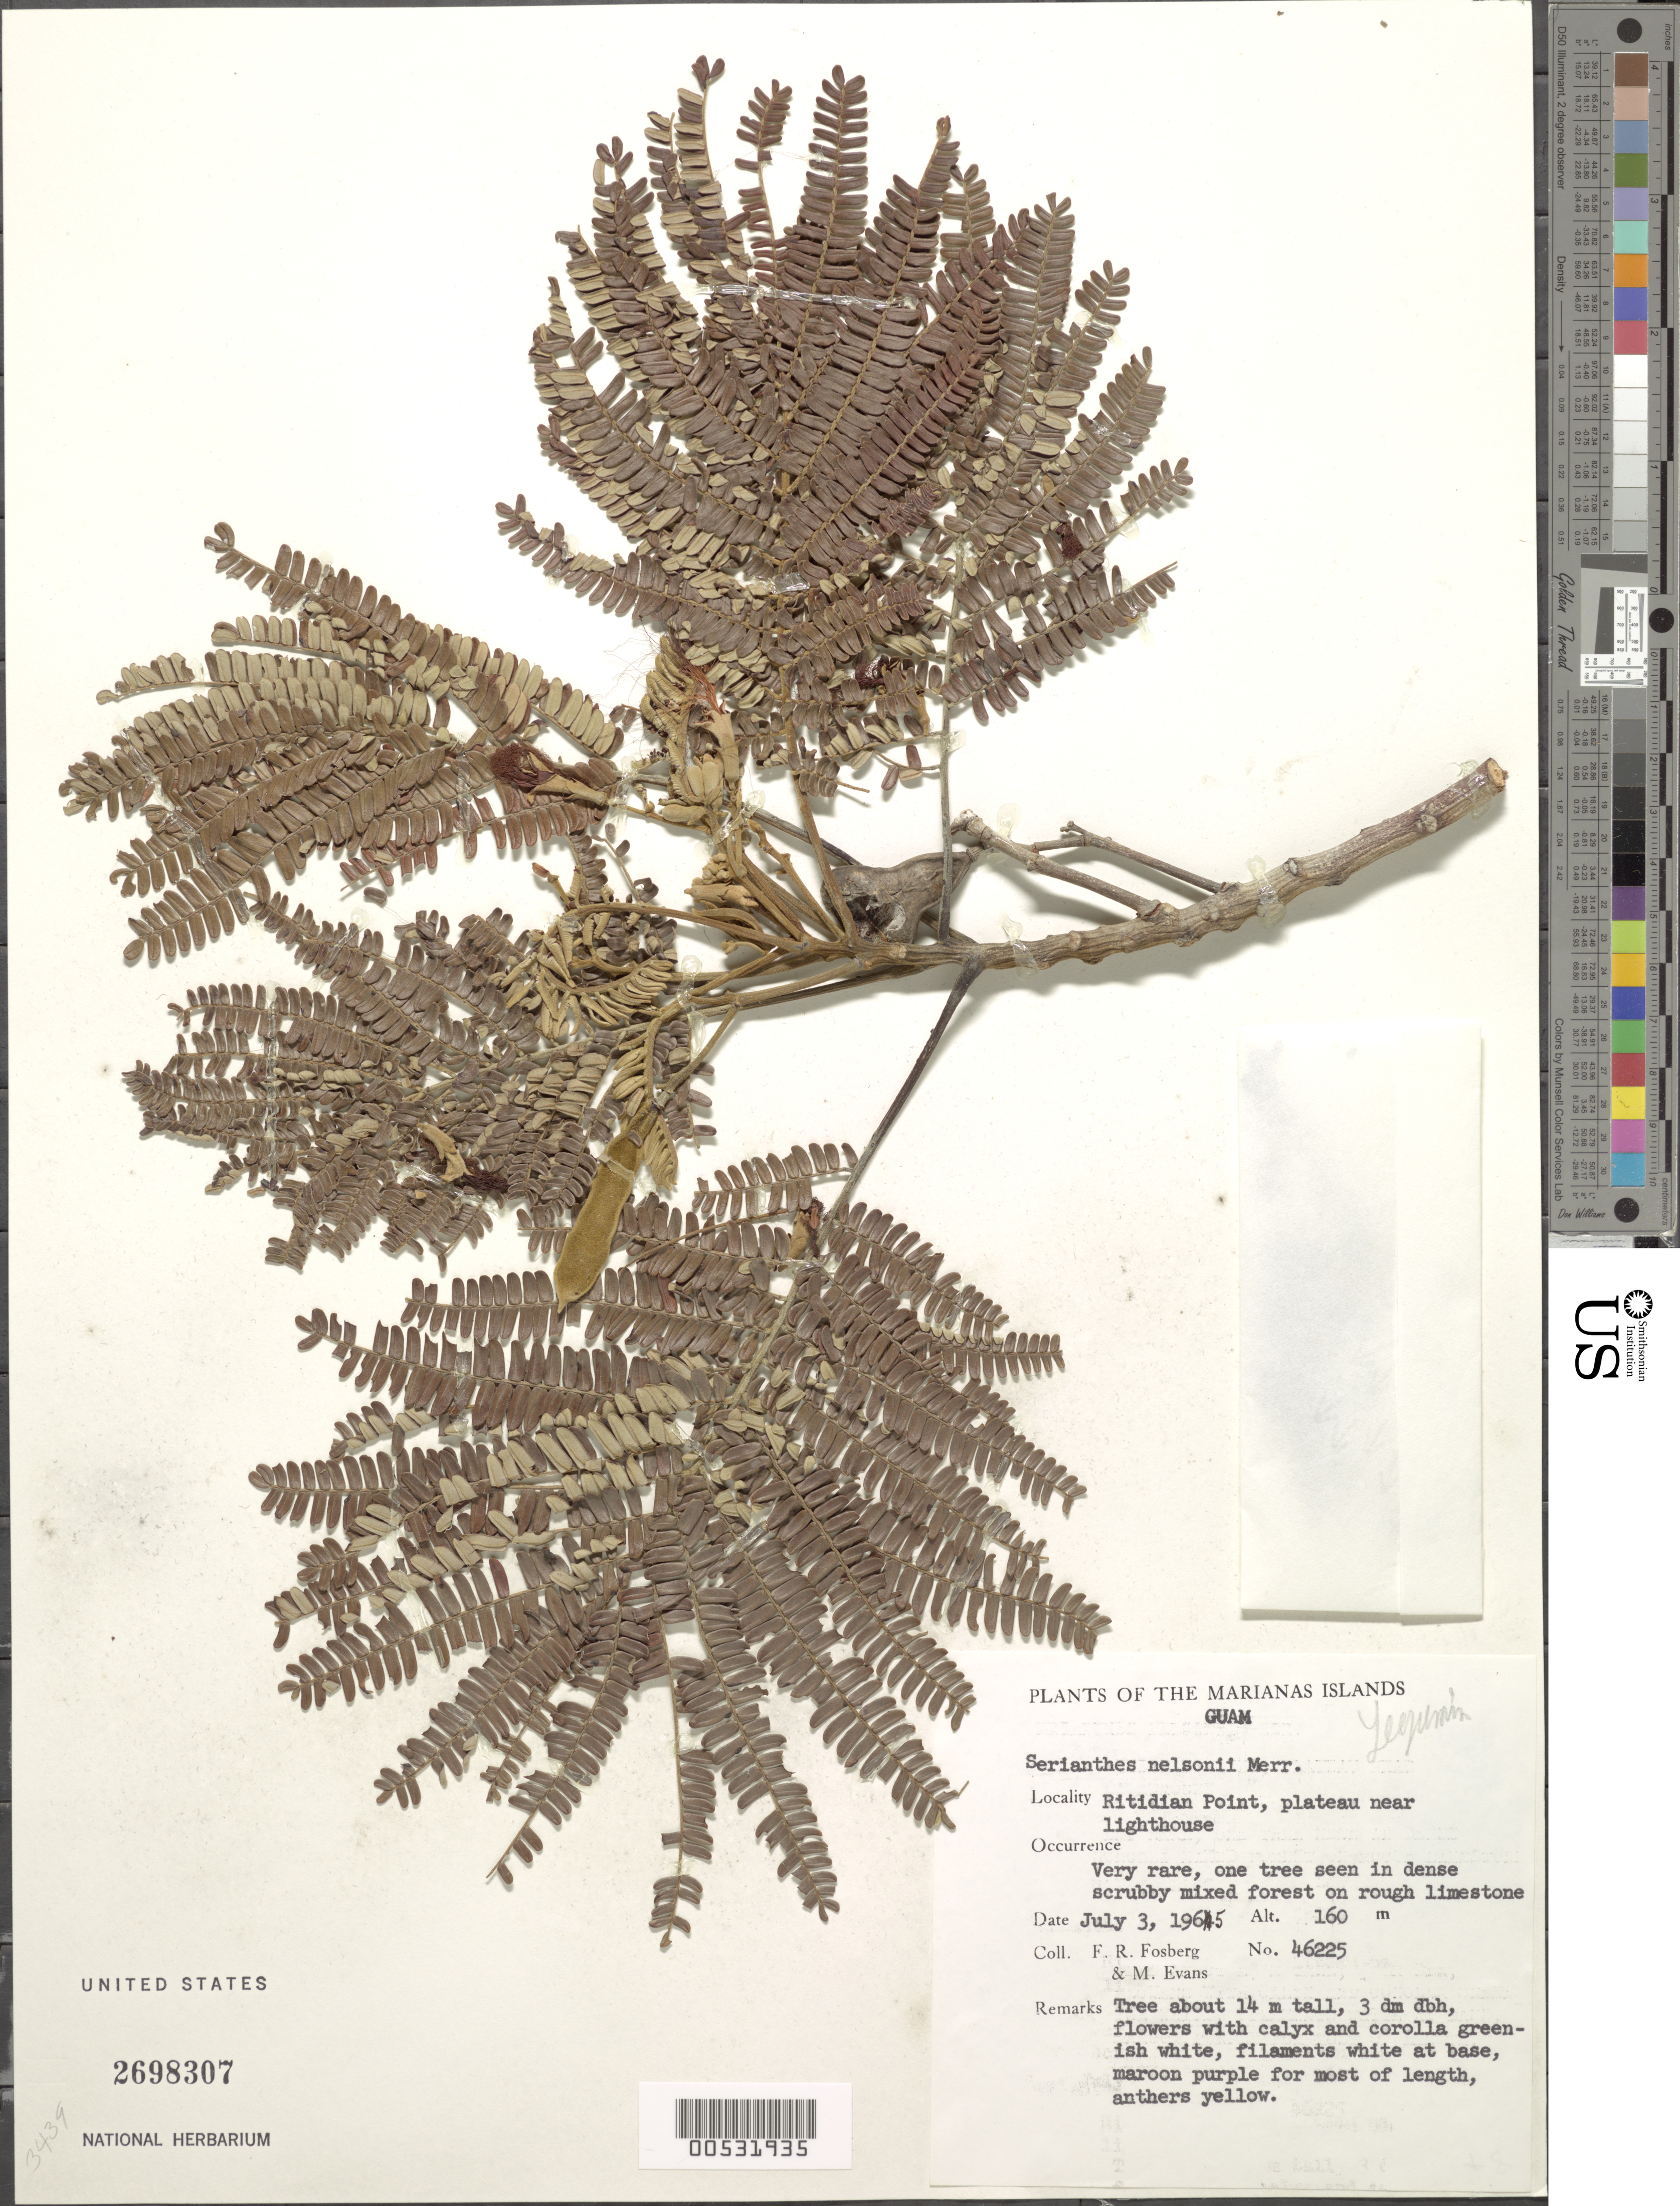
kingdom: Plantae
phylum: Tracheophyta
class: Magnoliopsida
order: Fabales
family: Fabaceae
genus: Serianthes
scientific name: Serianthes nelsonii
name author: Merr.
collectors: F. R. Fosberg & M. Evans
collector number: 46225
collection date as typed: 03 Jul 1965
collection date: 1965-07-03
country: Guam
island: Guam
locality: Ritidian Point, plateau near lighthouse.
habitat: Dense scrubby mixed forest on rough limestone.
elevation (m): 160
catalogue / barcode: US 2698307